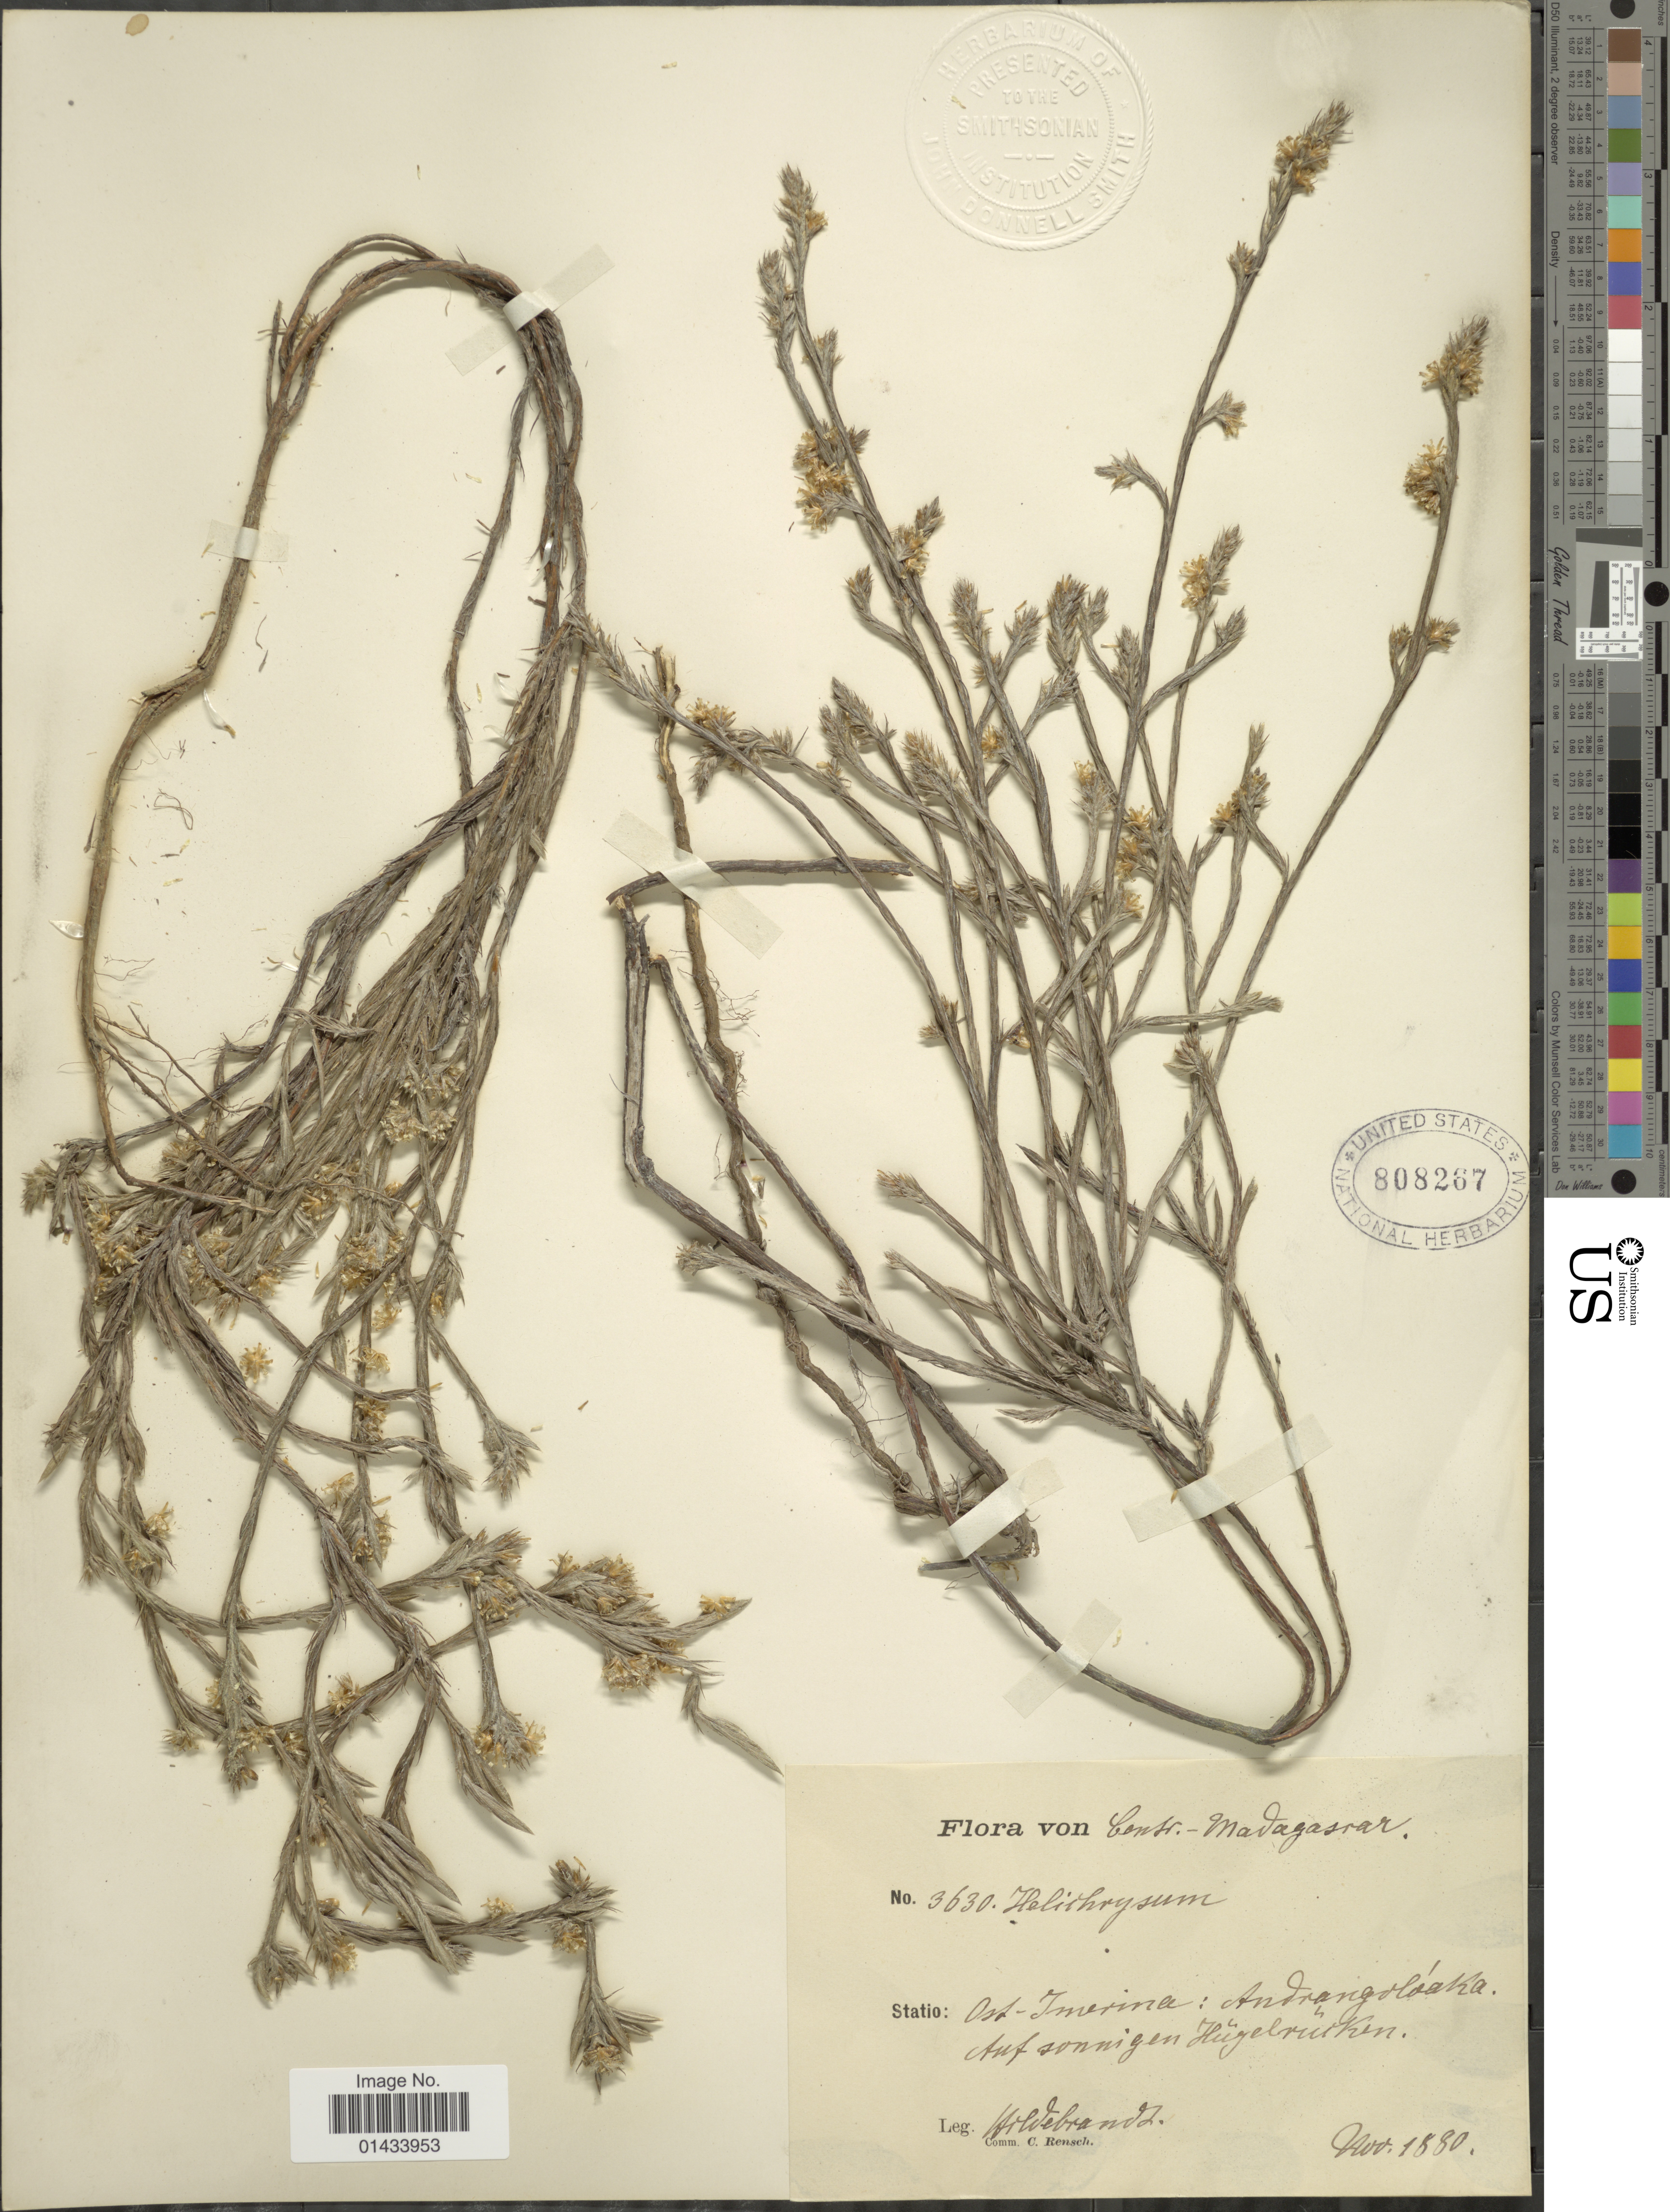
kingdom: Plantae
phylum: Tracheophyta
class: Magnoliopsida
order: Asterales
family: Asteraceae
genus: Helichrysum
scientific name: Helichrysum sp.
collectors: J. Hildebrandt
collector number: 3630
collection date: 1880-11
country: Madagascar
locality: Centr.- Madagascar, Statio: Ost-Imerina: Andragoloáka, auf sonnigen Hügelrücken.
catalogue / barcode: US 808267